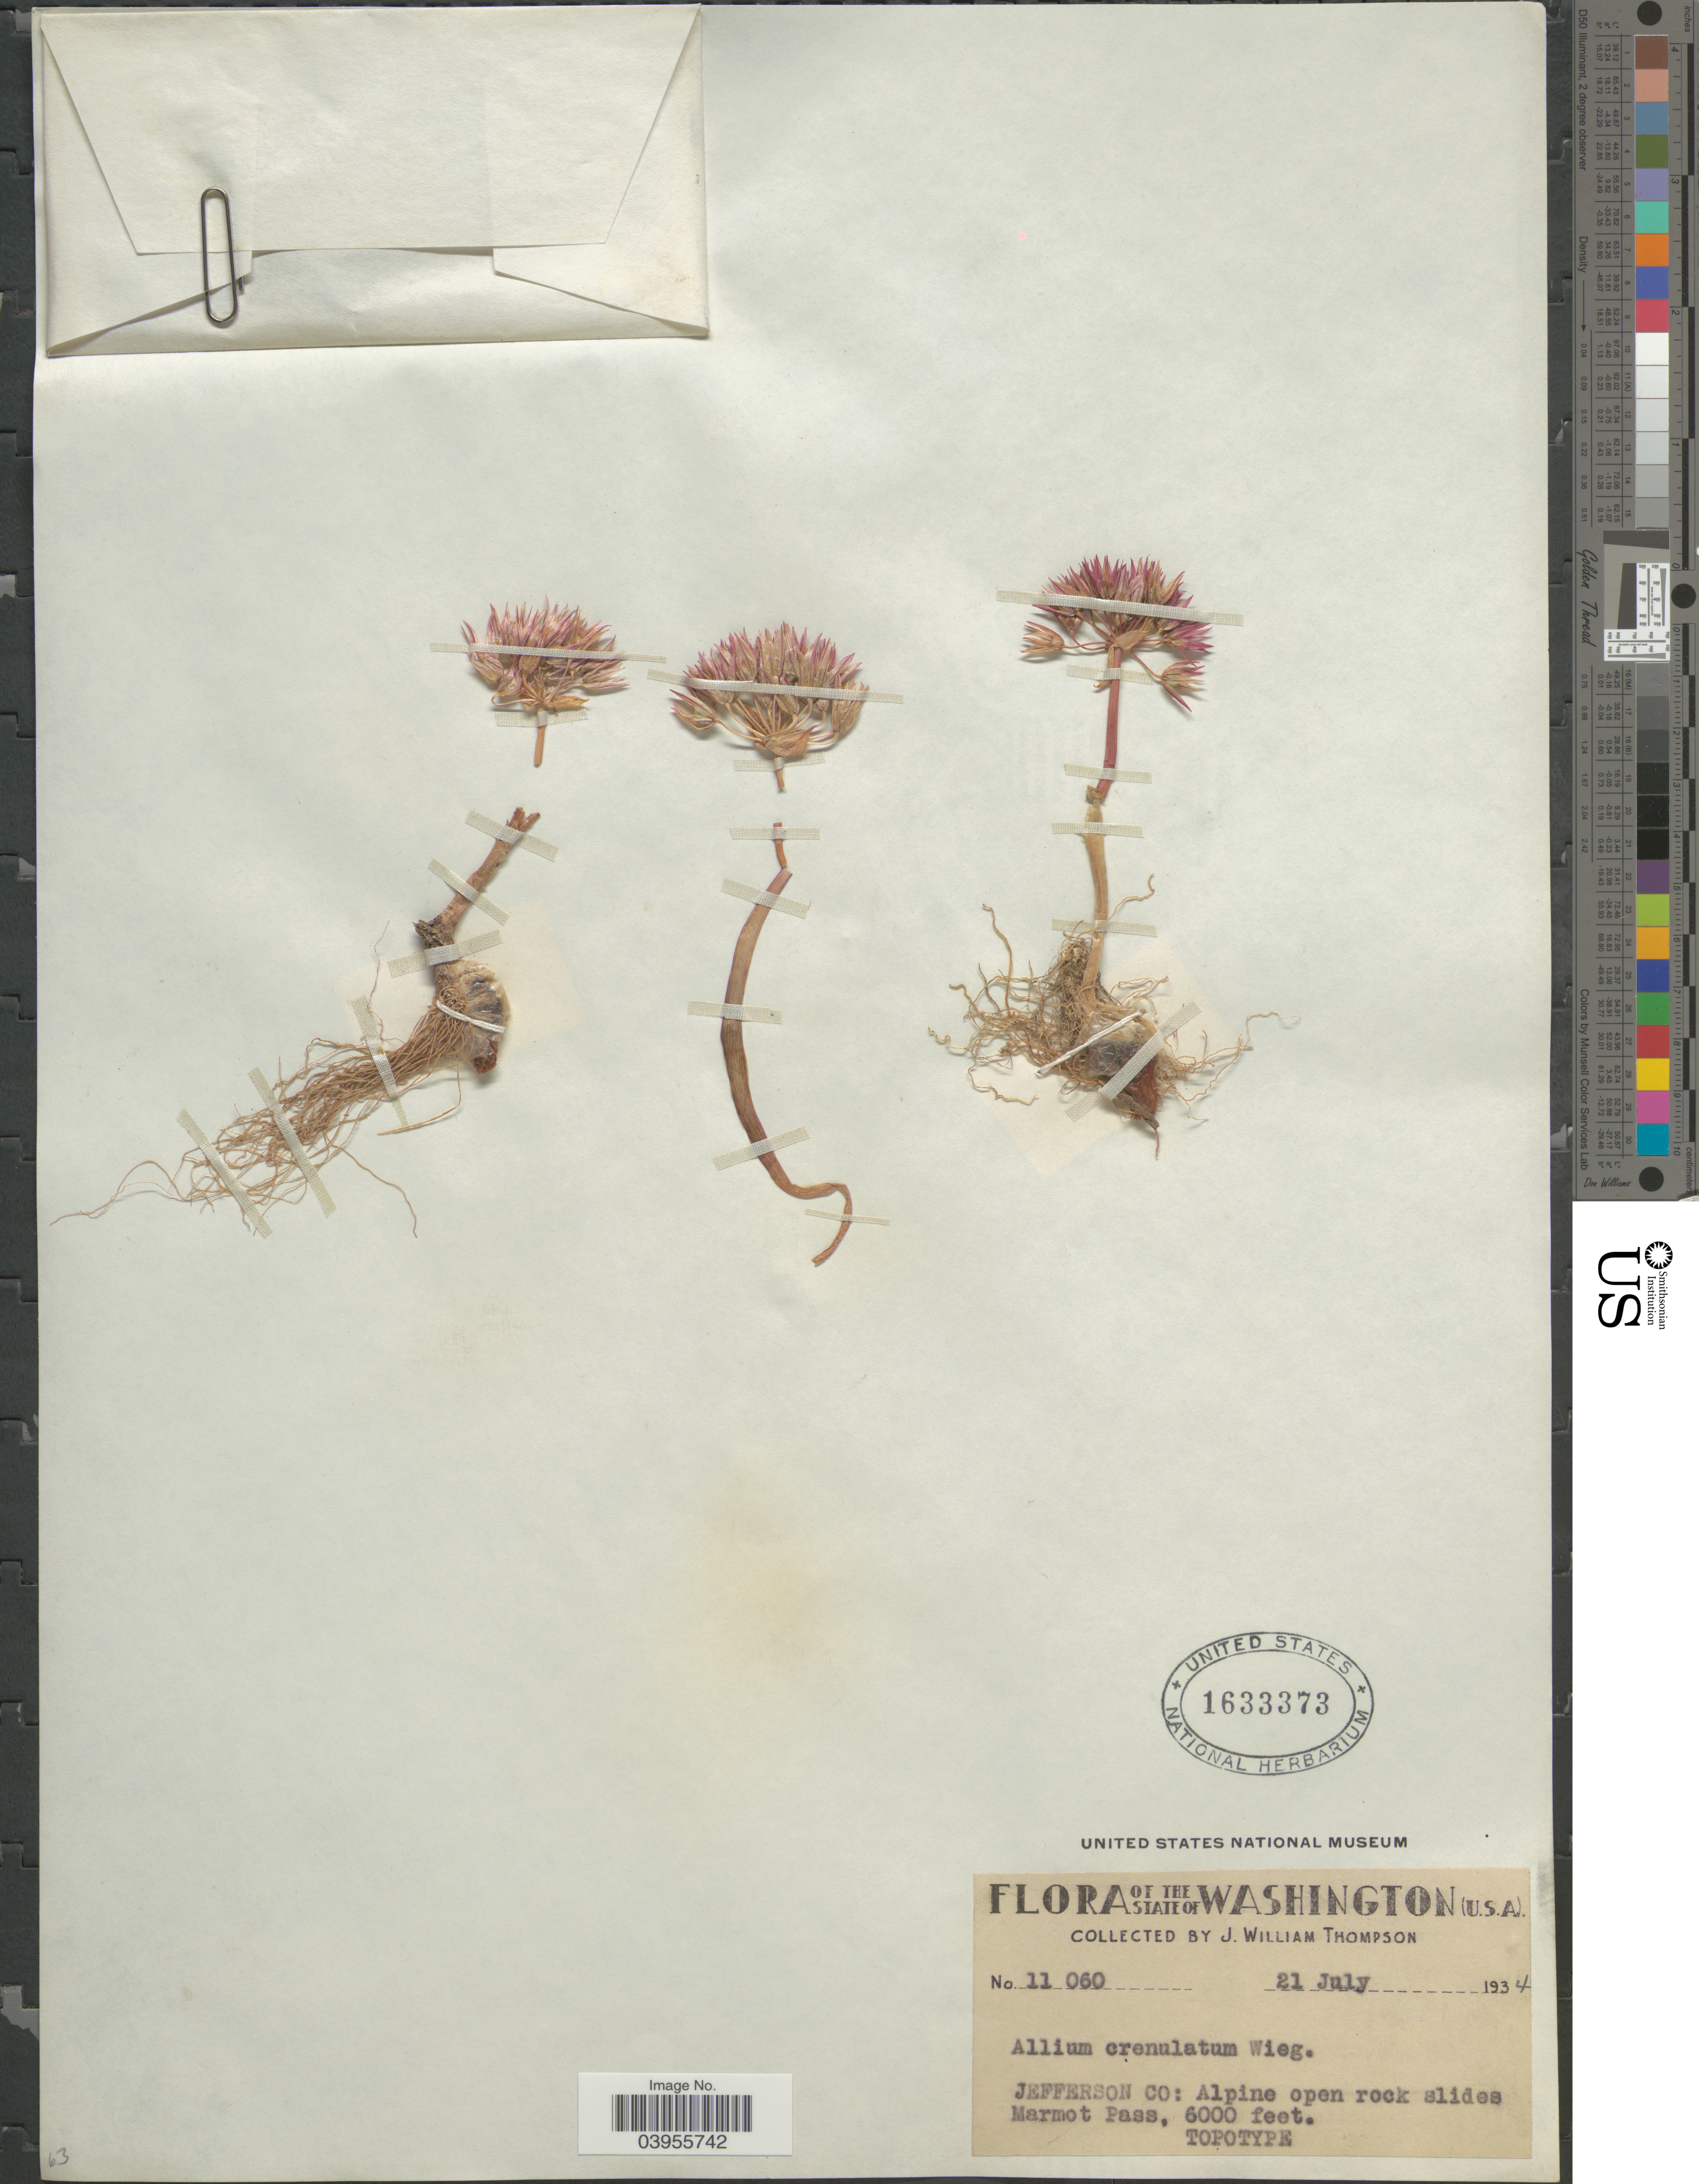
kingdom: Plantae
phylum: Tracheophyta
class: Liliopsida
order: Asparagales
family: Amaryllidaceae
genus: Allium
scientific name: Allium crenulatum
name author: Wiegand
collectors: J. W. Thompson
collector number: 11060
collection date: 1934-07-21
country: United States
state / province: Washington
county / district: Jefferson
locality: Jefferson Co: Alpine open rock slides Marmot Pass.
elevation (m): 1829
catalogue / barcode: US 1633373